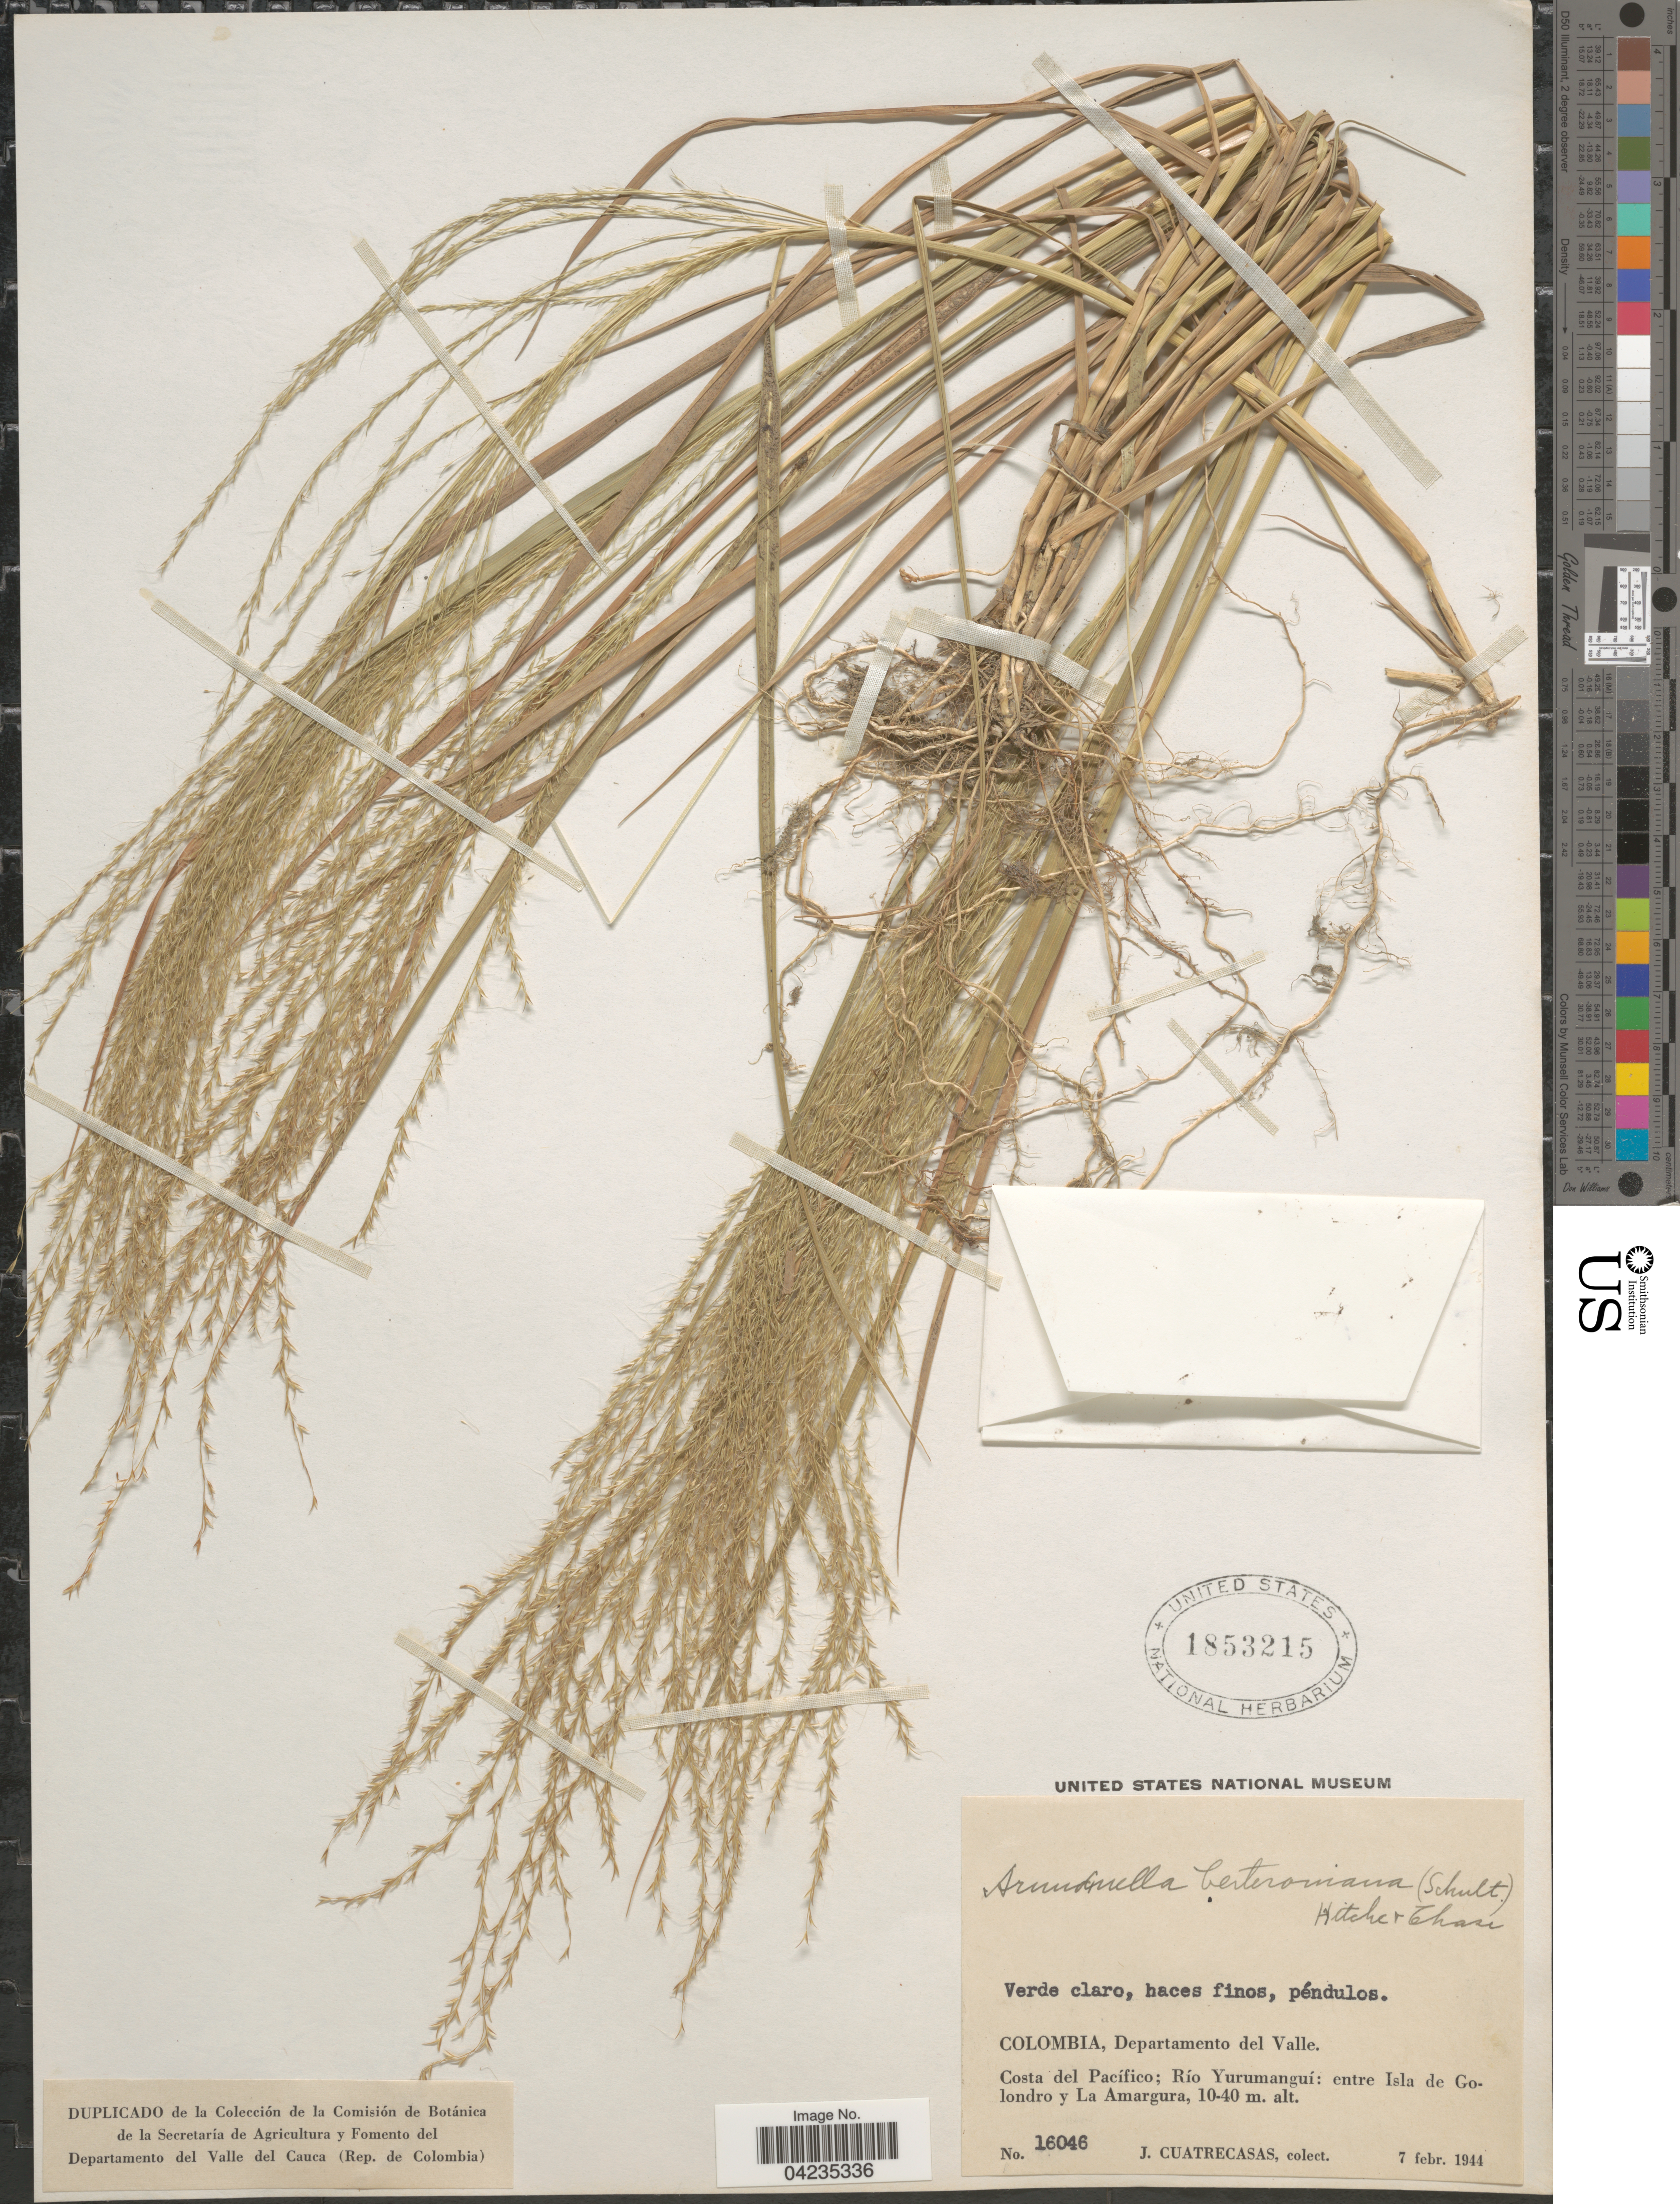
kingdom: Plantae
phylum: Tracheophyta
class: Liliopsida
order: Poales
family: Poaceae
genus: Arundinella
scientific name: Arundinella berteroniana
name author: (Schult.) Hitchc. & Chase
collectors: J. Cuatrecasas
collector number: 16046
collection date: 1944-02-07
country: Colombia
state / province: Valle del Cauca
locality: Departamento del Valle. Costa del Pacífico; Río Yurumanguí: entre Isla de Golondro y La Amargura.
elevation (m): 10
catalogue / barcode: US 1853215